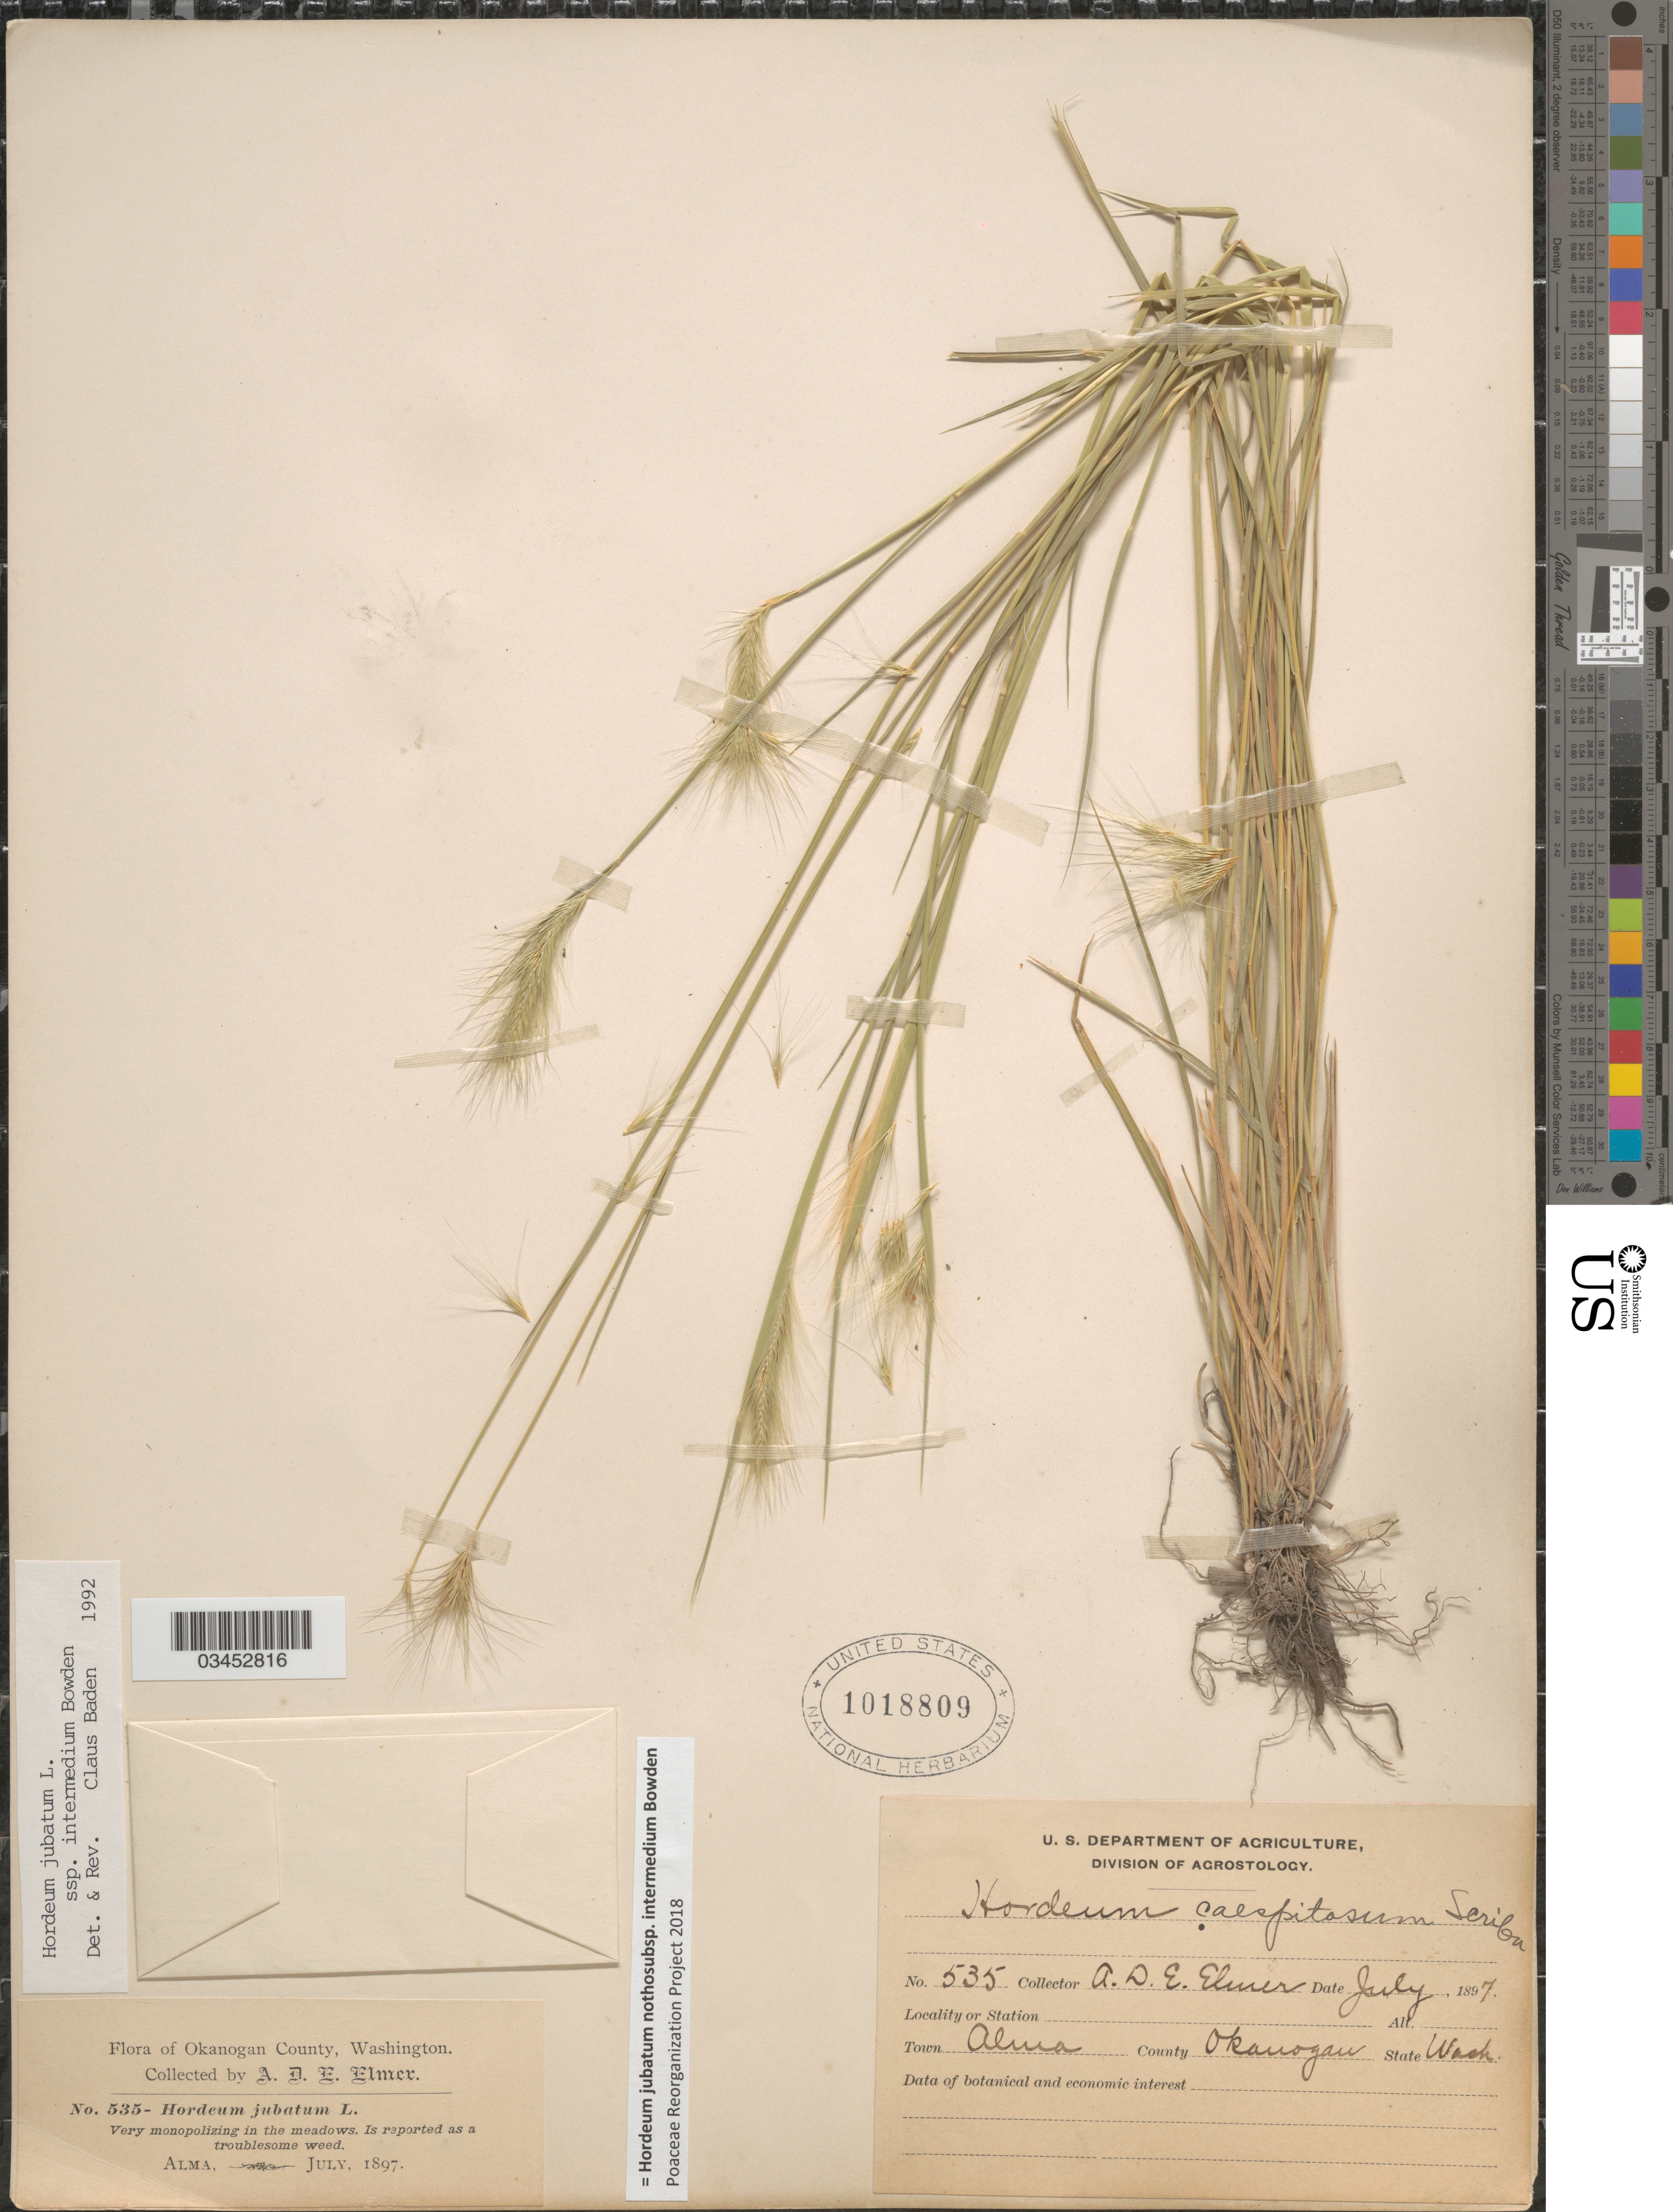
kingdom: Plantae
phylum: Tracheophyta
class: Liliopsida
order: Poales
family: Poaceae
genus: Hordeum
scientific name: Hordeum jubatum nothosubsp. intermedium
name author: Bowden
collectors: A. D. E. Elmer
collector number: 535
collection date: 1897-07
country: United States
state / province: Washington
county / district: Okanogan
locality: Town Alma. County Okanogan.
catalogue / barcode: US 1018809